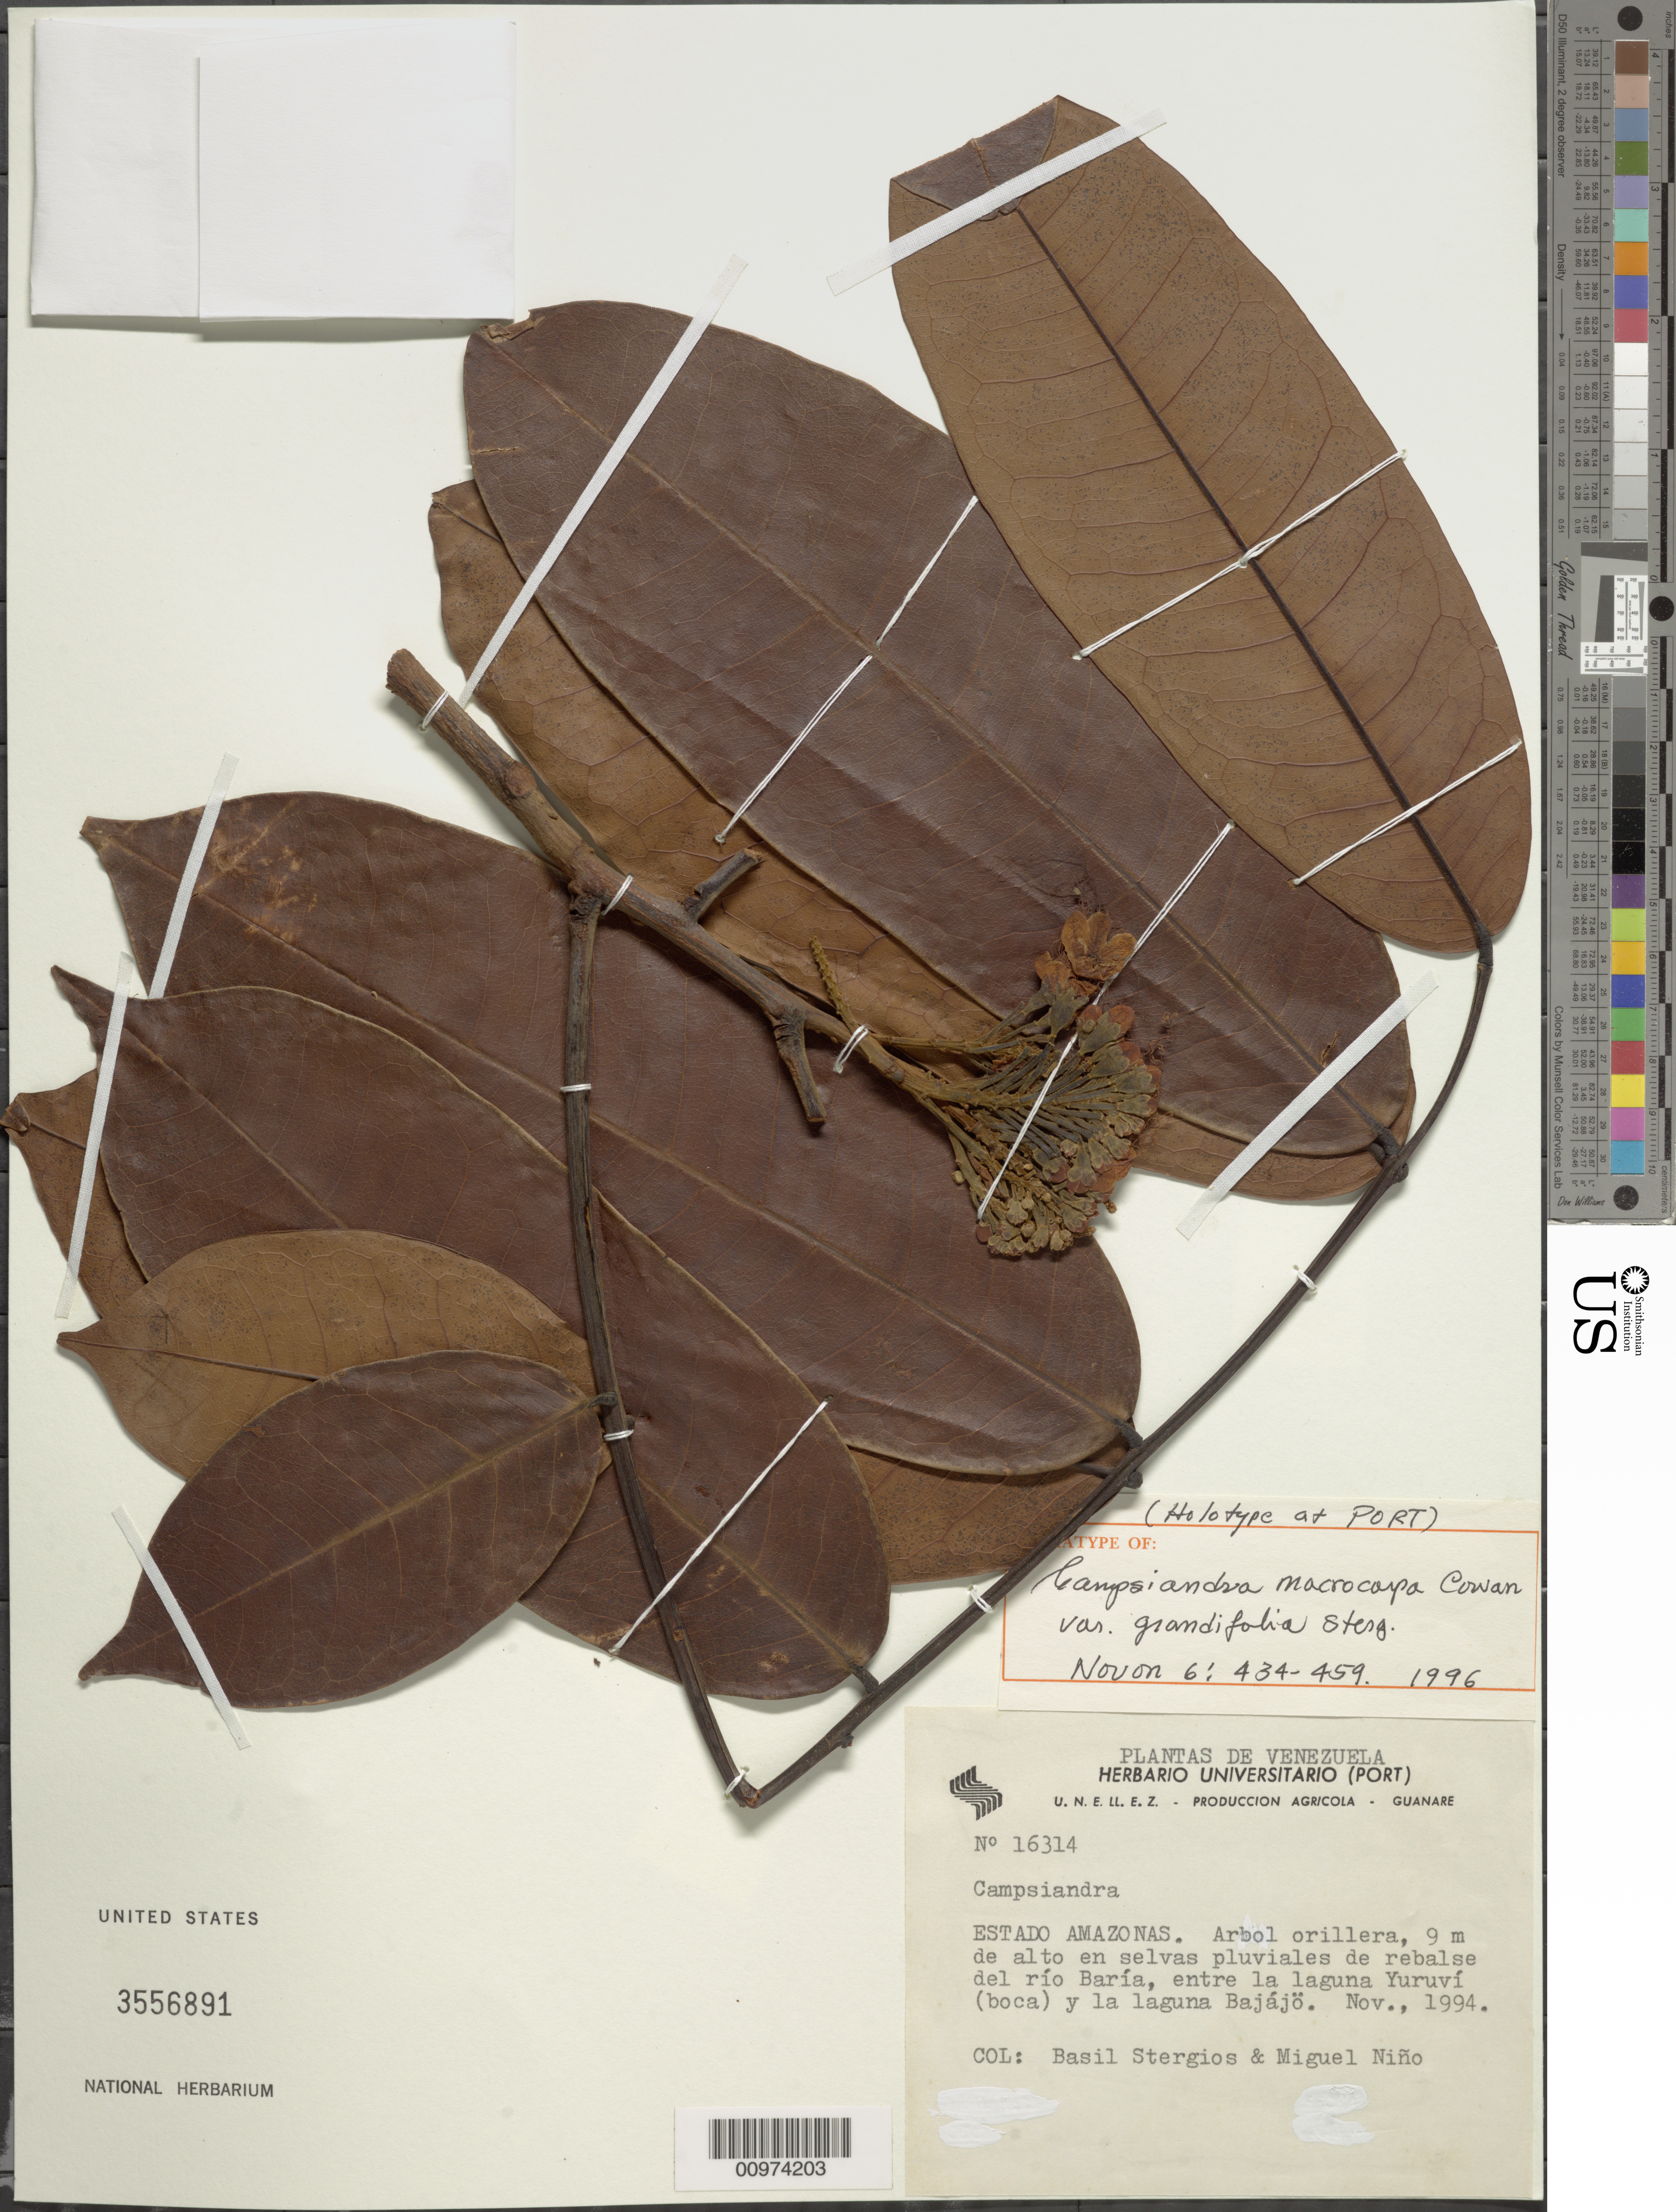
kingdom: Plantae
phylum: Tracheophyta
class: Magnoliopsida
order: Fabales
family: Fabaceae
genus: Campsiandra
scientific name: Campsiandra macrocarpa var. grandifolia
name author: Stergios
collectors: B. G. Stergios, S. M. Niño, I. Sikoura, N. Piven, P. Martinez & N. Frederich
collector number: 16314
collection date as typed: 4 Nov 1994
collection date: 1994-11-04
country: Venezuela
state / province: Amazonas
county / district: Río Negro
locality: Río Baría, entre la Laguna Yuruví y la Laguna-laja Bajáiö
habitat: Selvas pluviales bajas de rebalse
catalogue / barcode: US 3556891